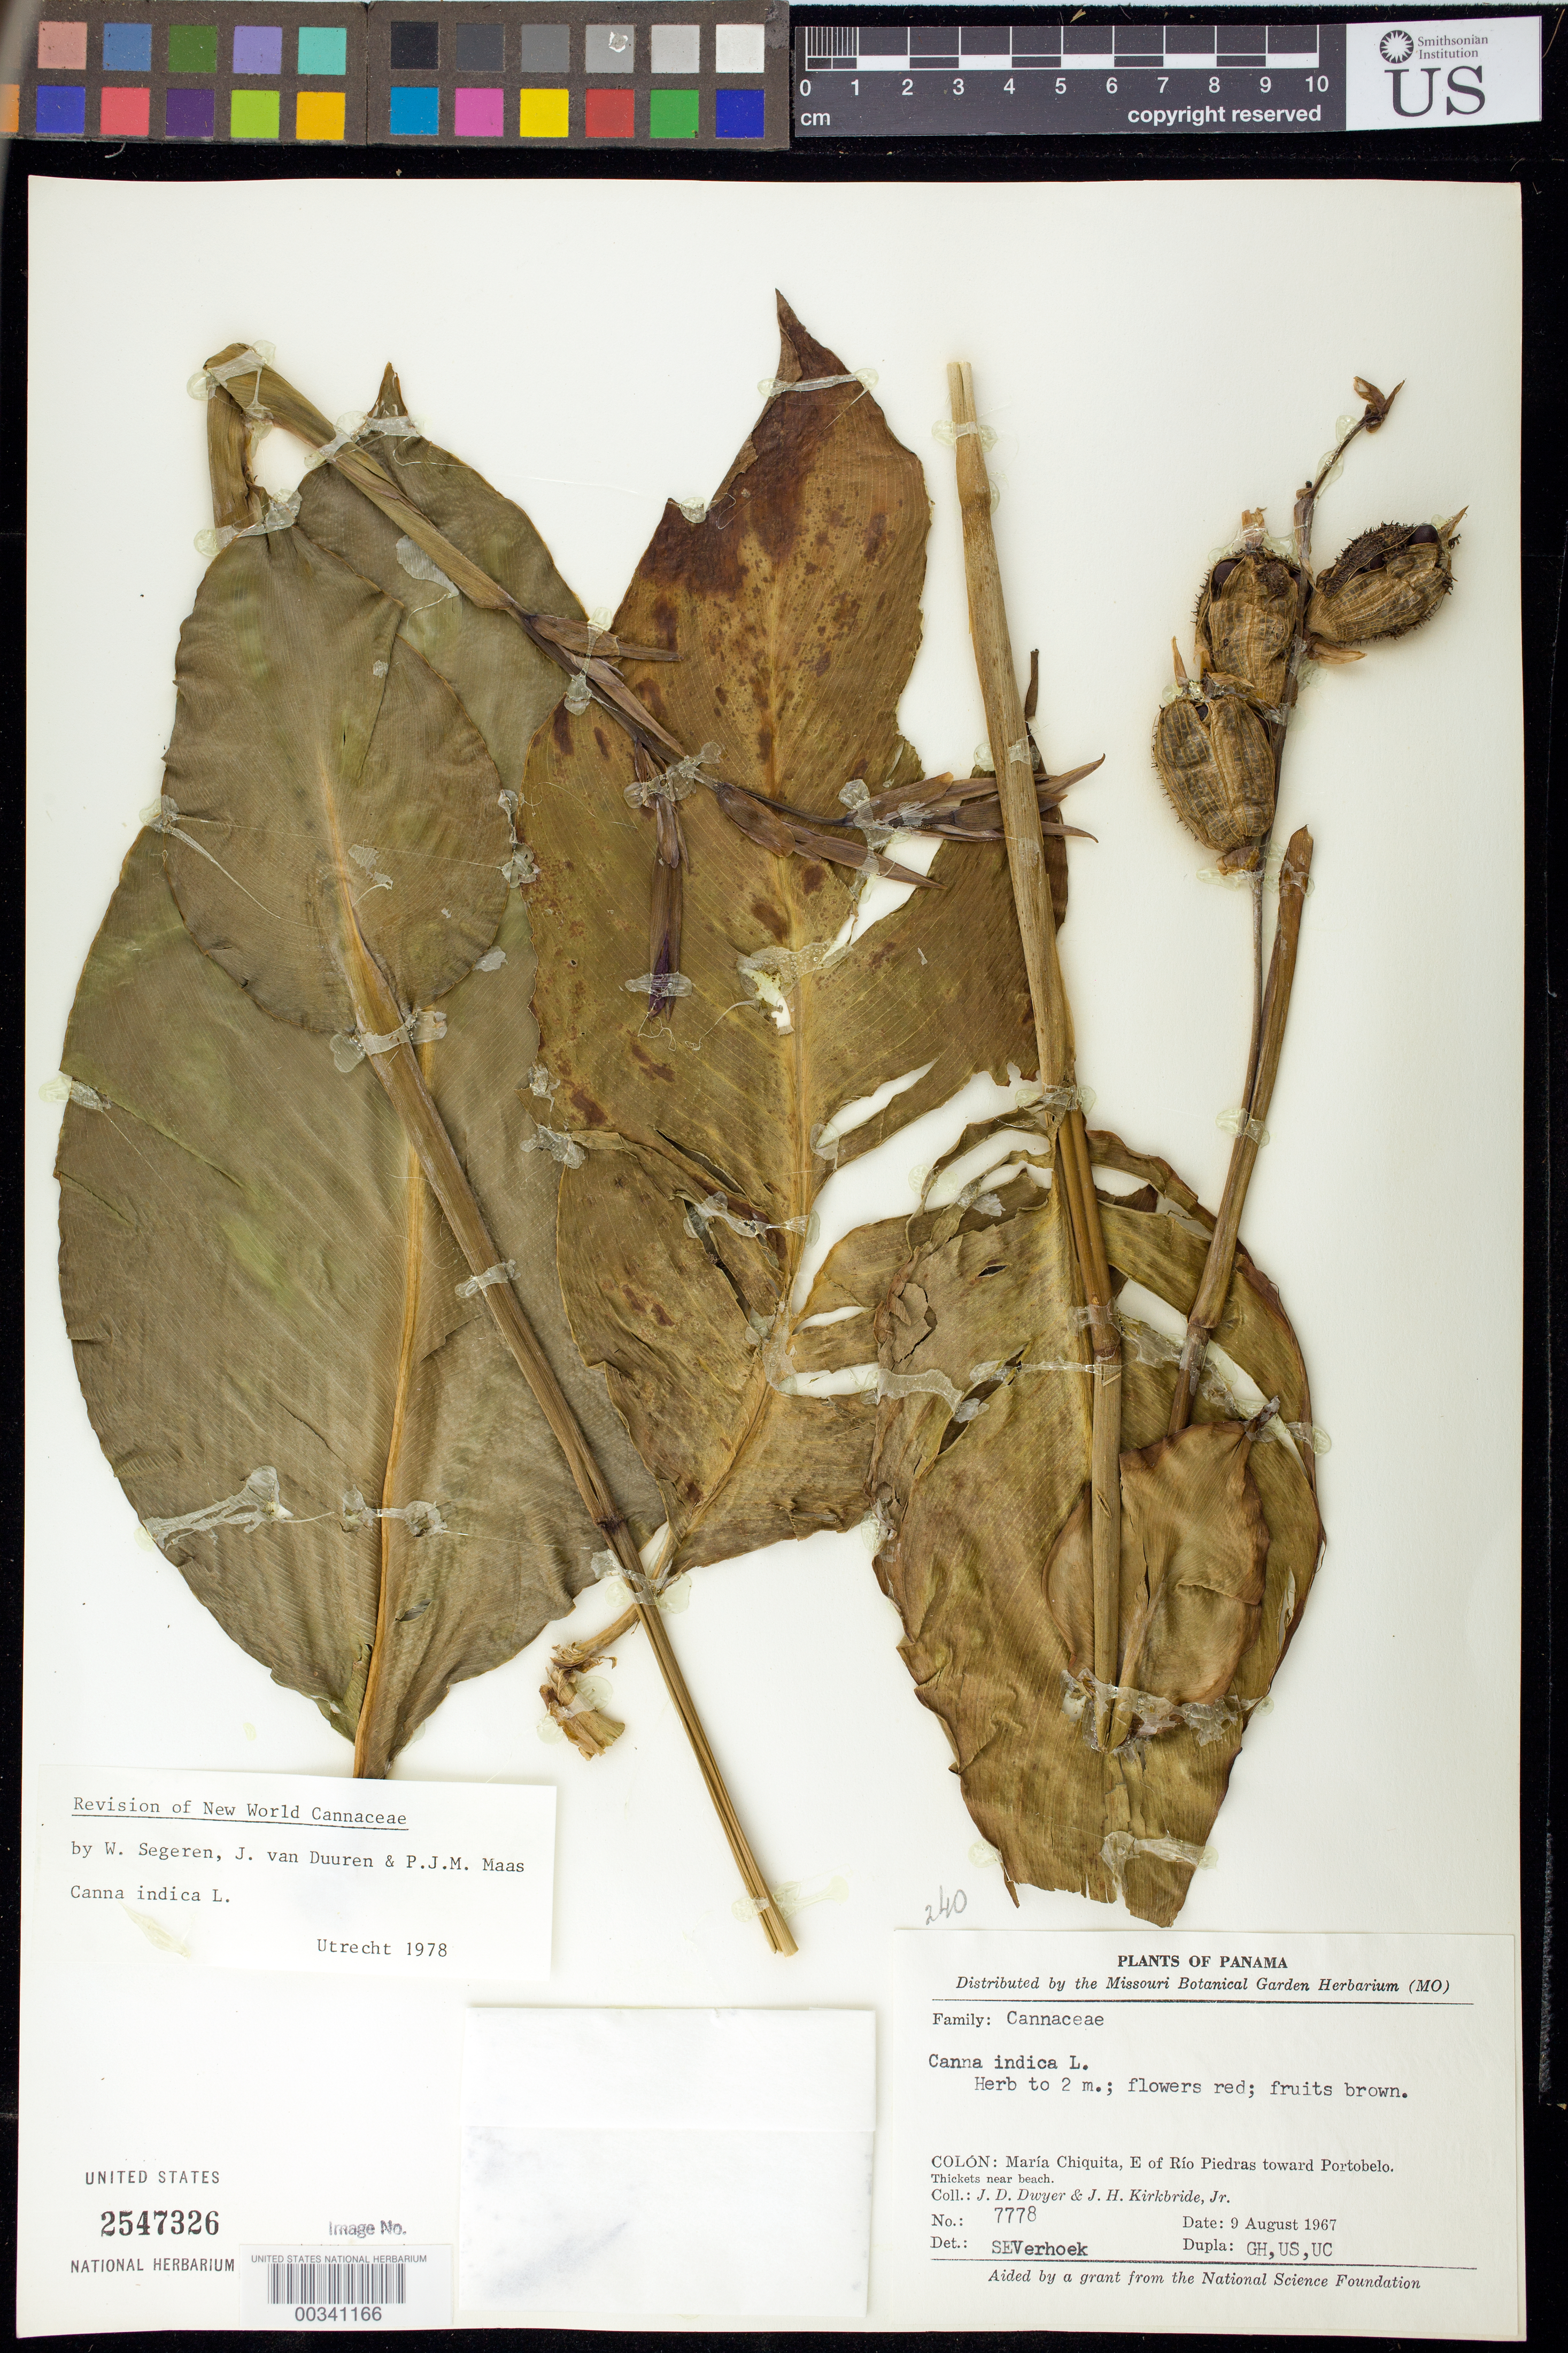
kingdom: Plantae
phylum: Tracheophyta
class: Liliopsida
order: Zingiberales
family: Cannaceae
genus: Canna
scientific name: Canna indica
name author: L.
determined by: Segeren, W.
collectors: J. D. Dwyer & J. H. Kirkbride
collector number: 7778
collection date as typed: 09 Aug 1967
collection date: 1967-08-09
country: Panama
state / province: Colón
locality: Maria Chiquita, E of Rio Piedras toward Portobelo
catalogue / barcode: US 2547326